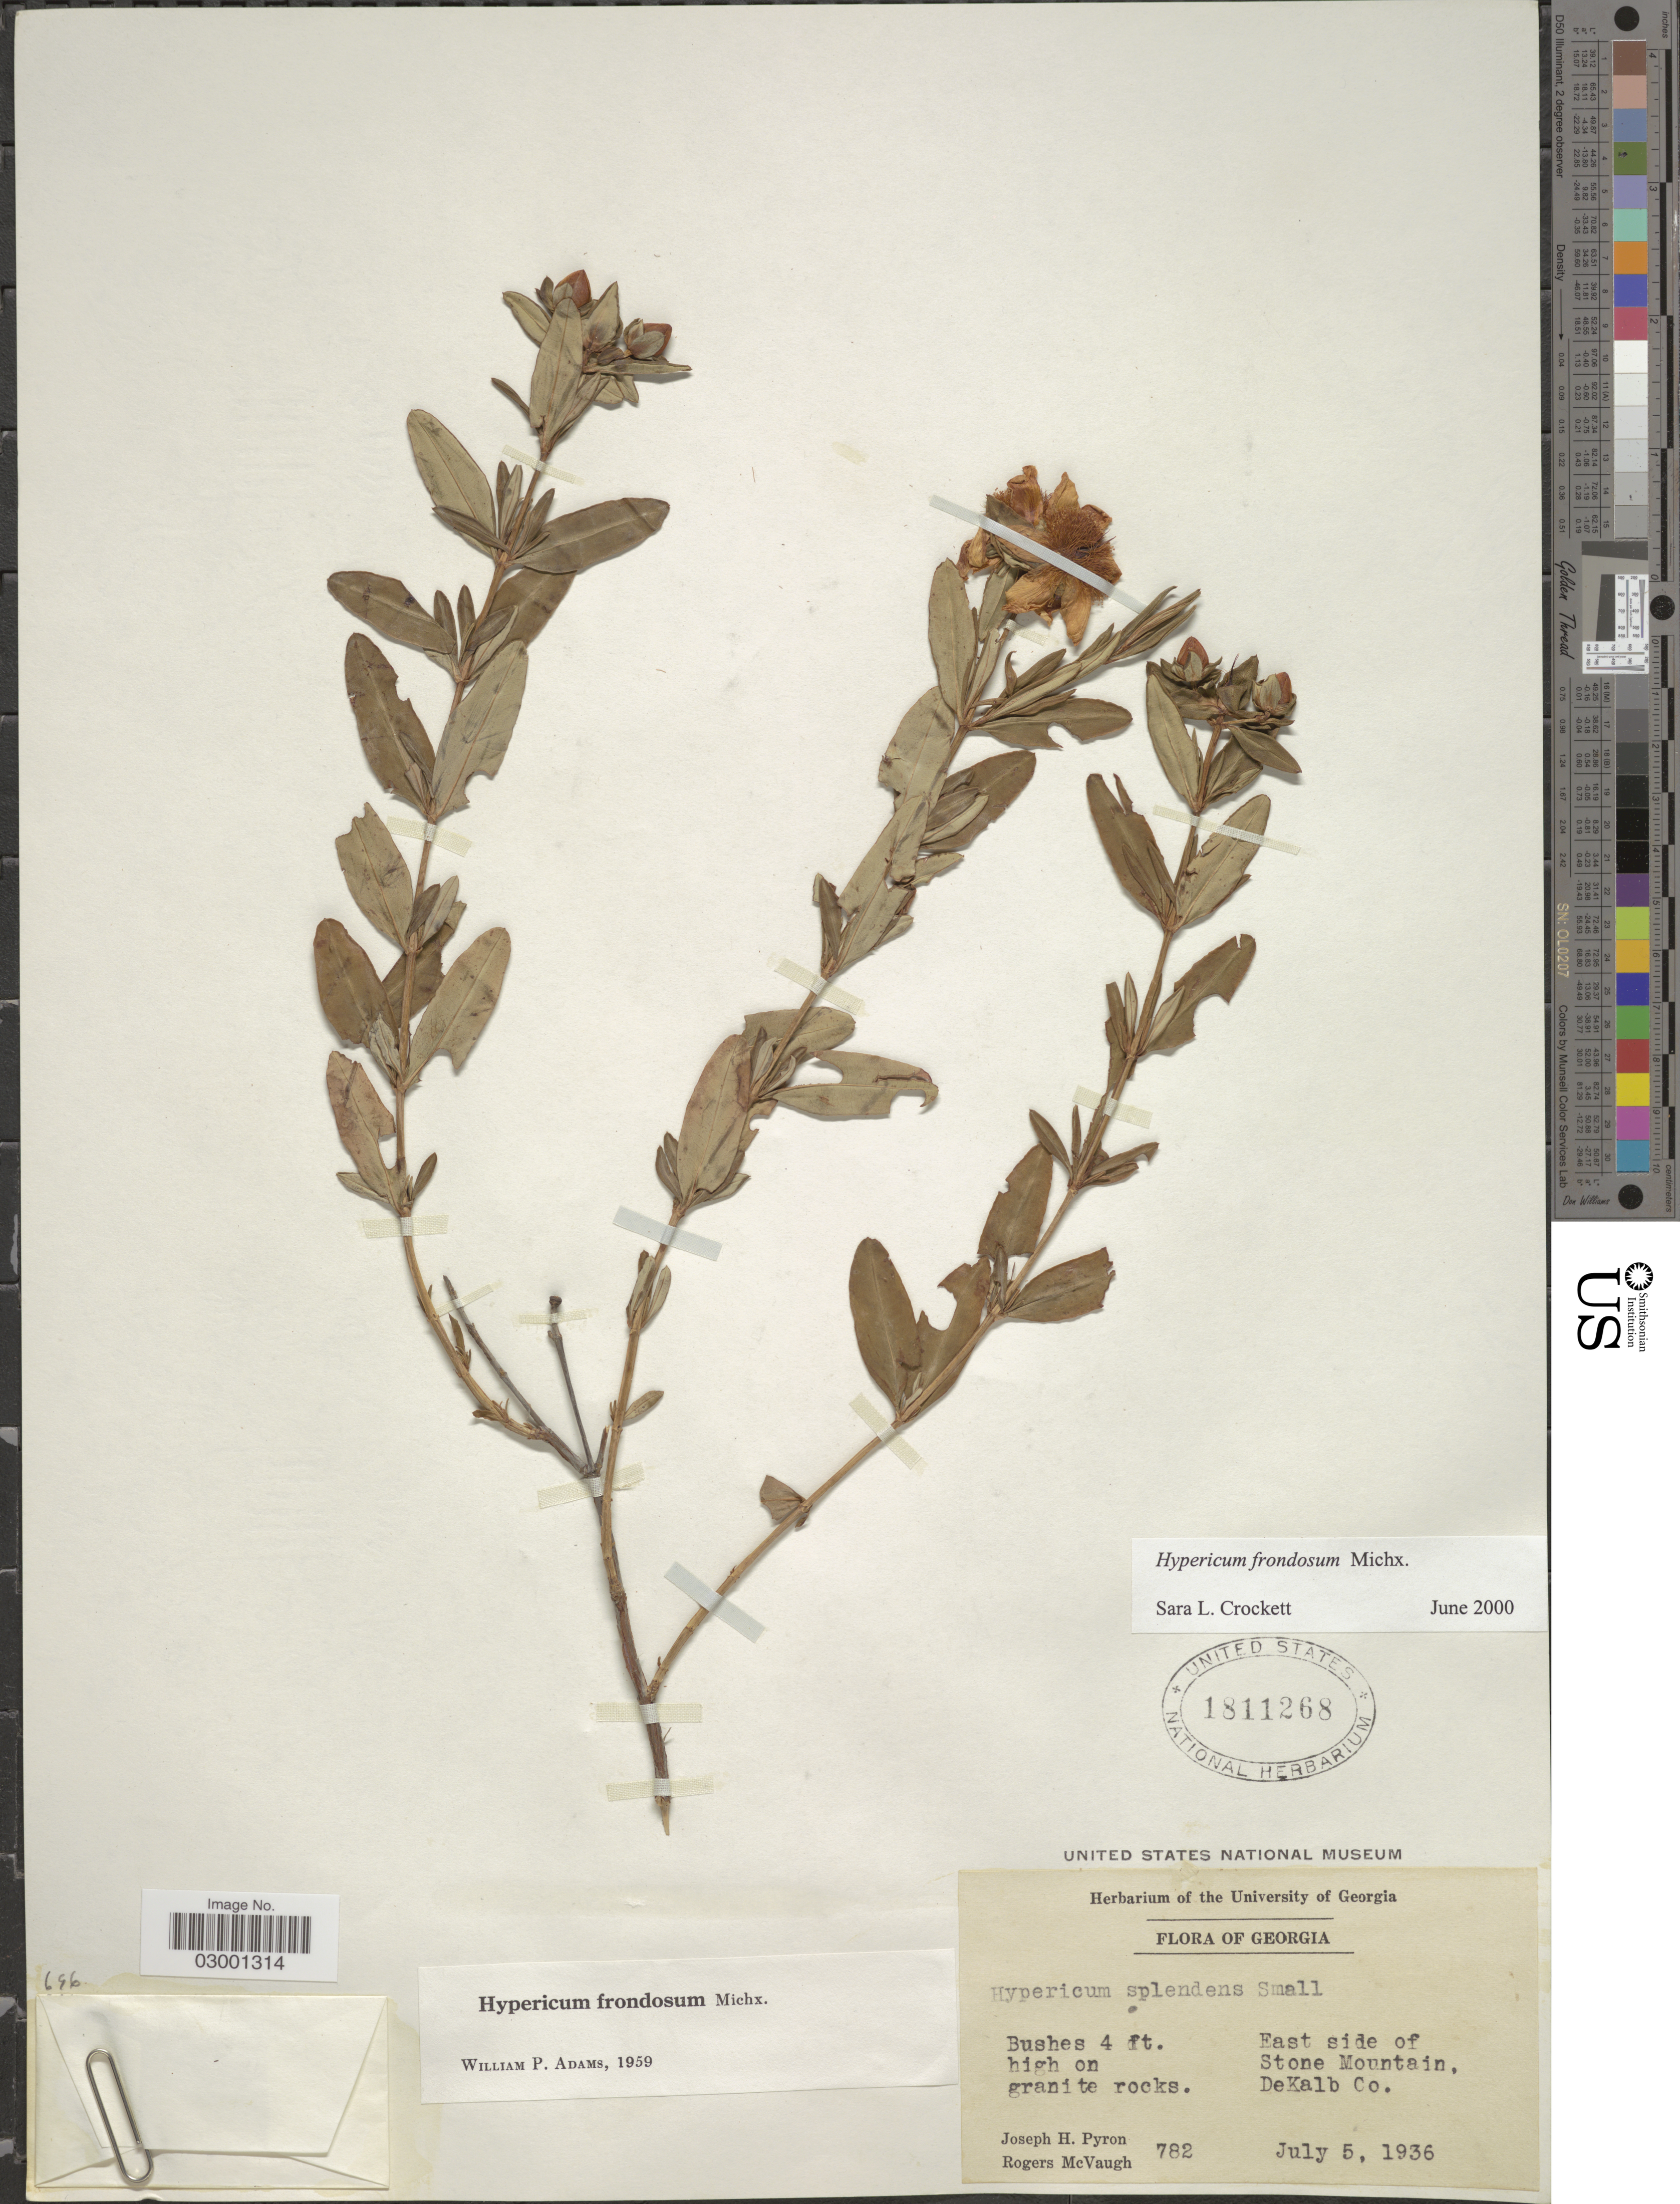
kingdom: Plantae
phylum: Tracheophyta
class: Magnoliopsida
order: Malpighiales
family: Hypericaceae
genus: Hypericum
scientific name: Hypericum frondosum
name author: Michx.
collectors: J. H. Pyron & R. McVaugh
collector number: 782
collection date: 1936-07-05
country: United States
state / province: Georgia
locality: East side of Stone Mountain, DeKalb Co.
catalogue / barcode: US 1811268